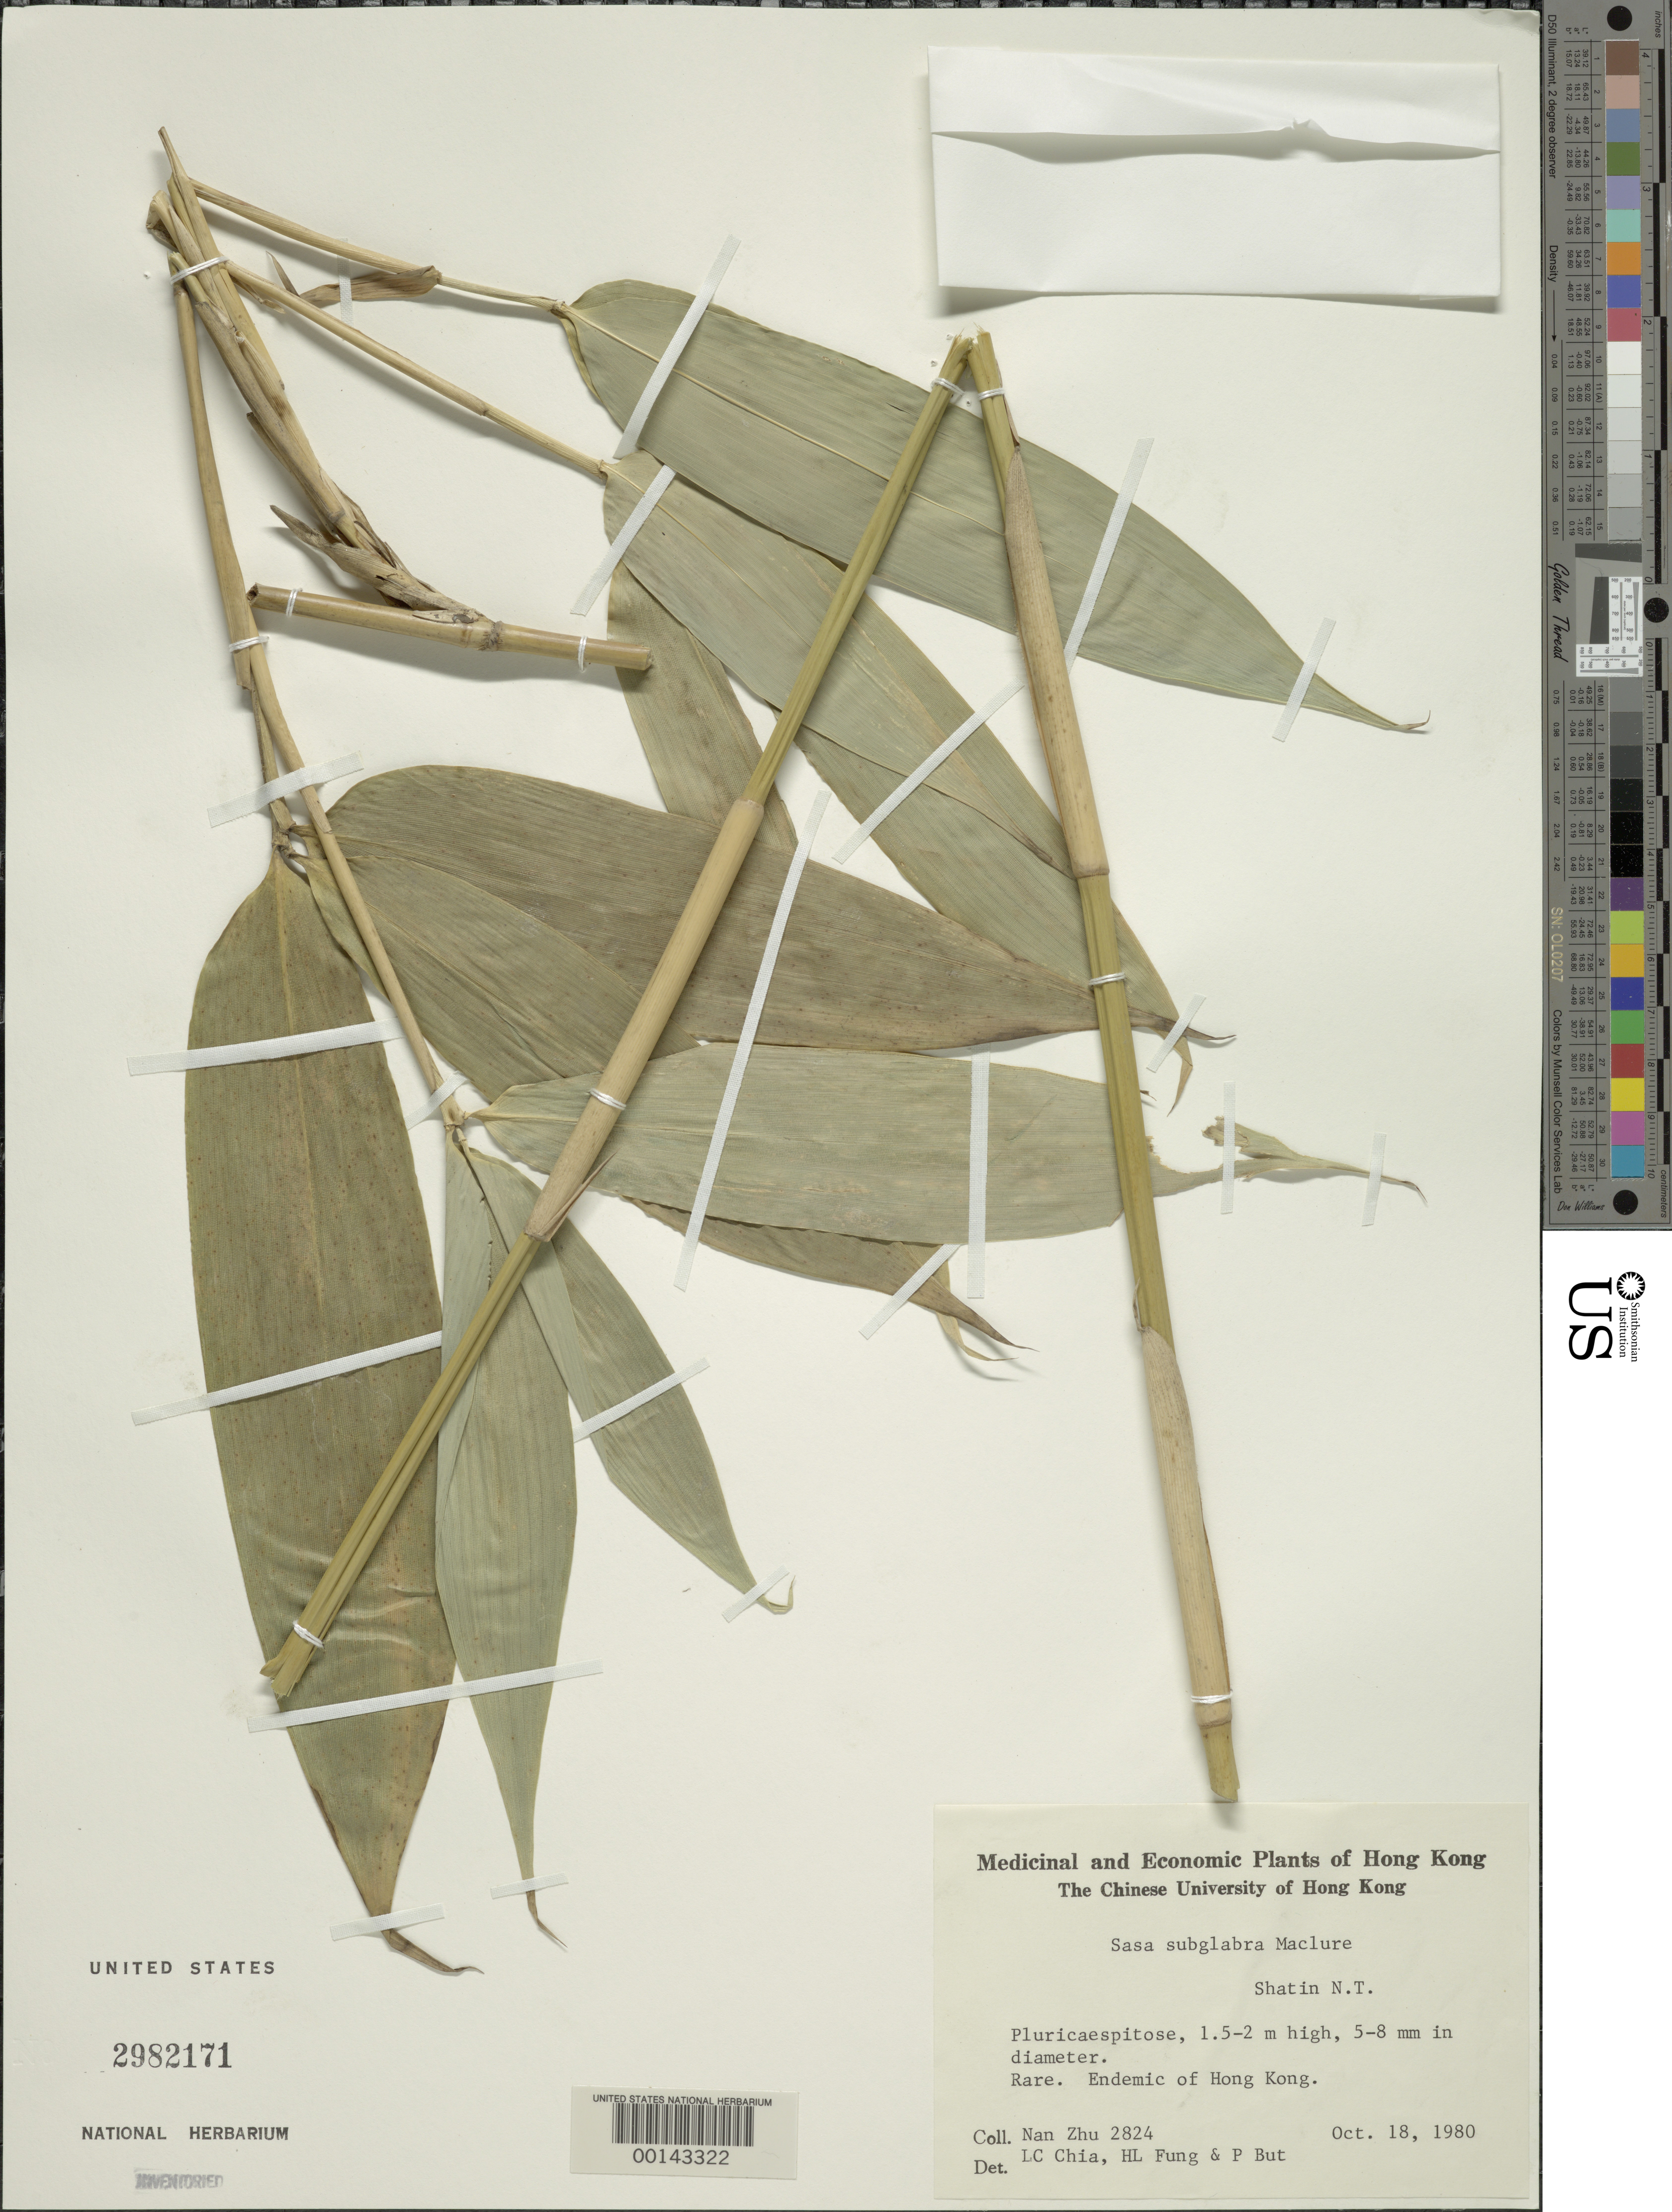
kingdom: Plantae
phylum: Tracheophyta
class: Liliopsida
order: Poales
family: Poaceae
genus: Sasa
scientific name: Sasa subglabra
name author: McClure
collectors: Z. Nan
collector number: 2824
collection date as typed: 18 Oct 1980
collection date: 1980-10-18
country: China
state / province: Hong Kong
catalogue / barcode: US 2982171